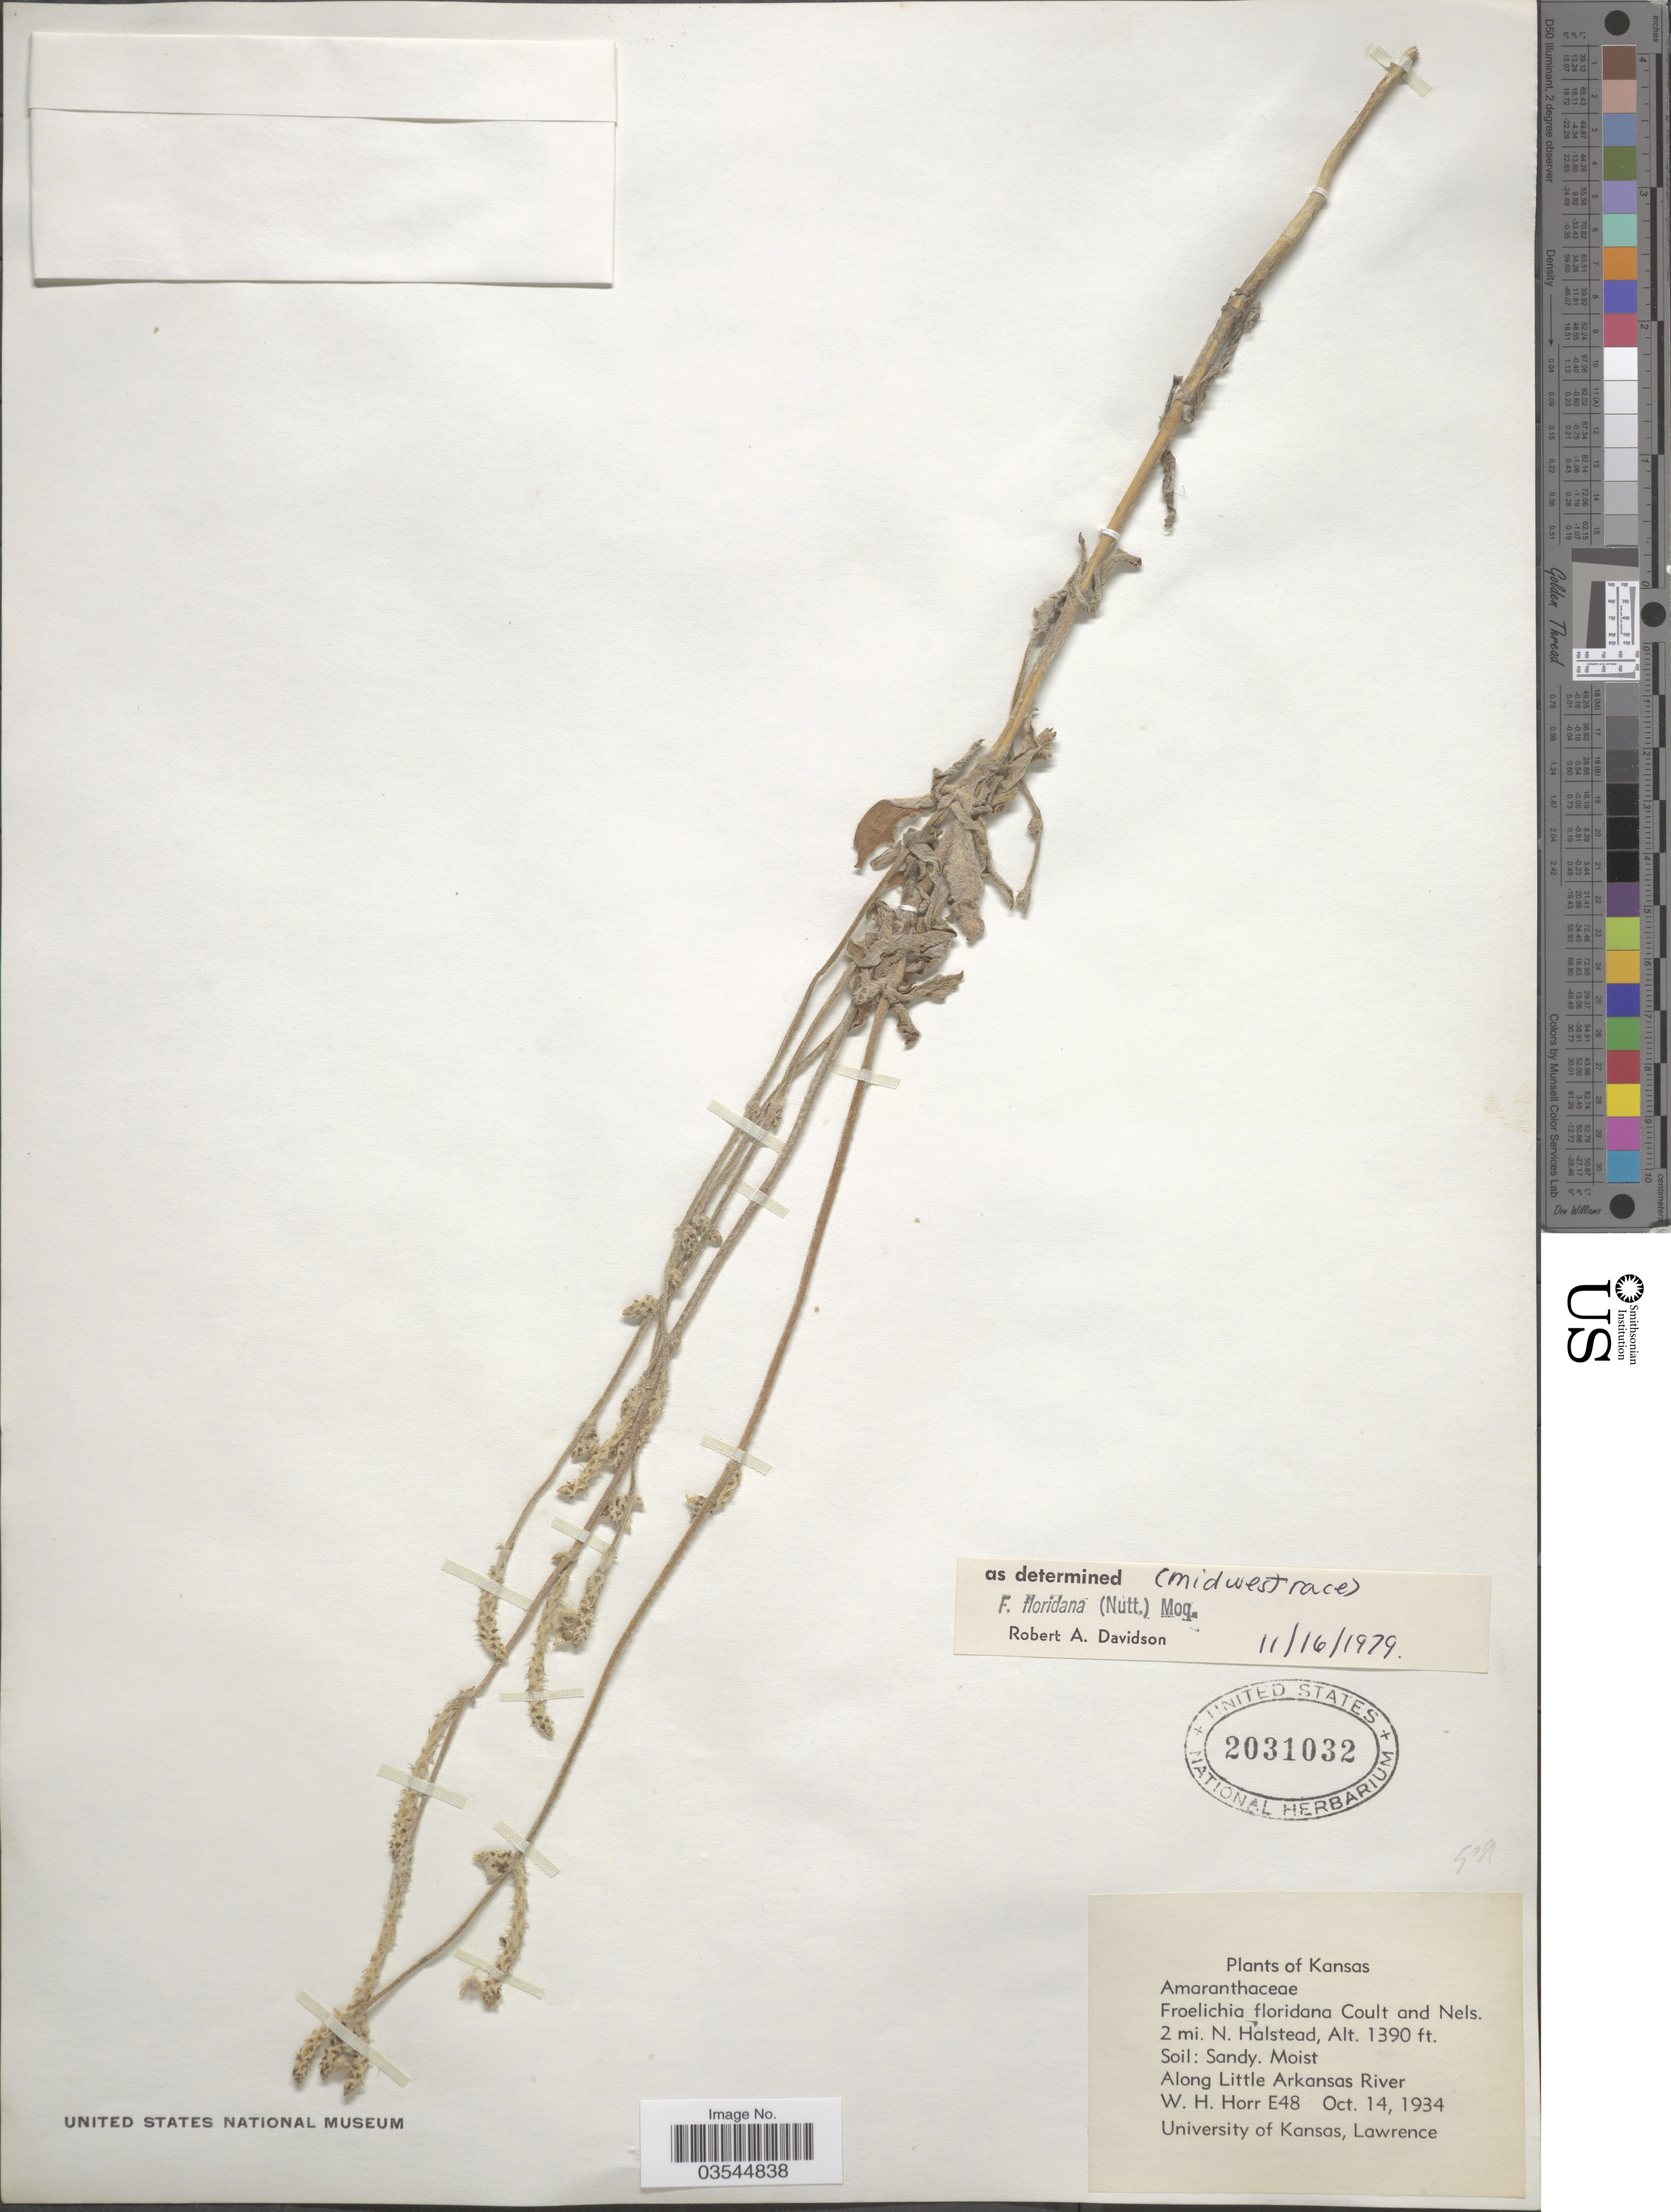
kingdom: Plantae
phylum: Tracheophyta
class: Magnoliopsida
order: Caryophyllales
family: Amaranthaceae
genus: Froelichia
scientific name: Froelichia floridana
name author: (Nutt.) Moq.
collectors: W. H. Horr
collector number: E48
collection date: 1934-10-14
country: United States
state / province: Kansas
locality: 2 mi. N. Halstead. Along Little Arkansas River.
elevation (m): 424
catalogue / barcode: US 2031032